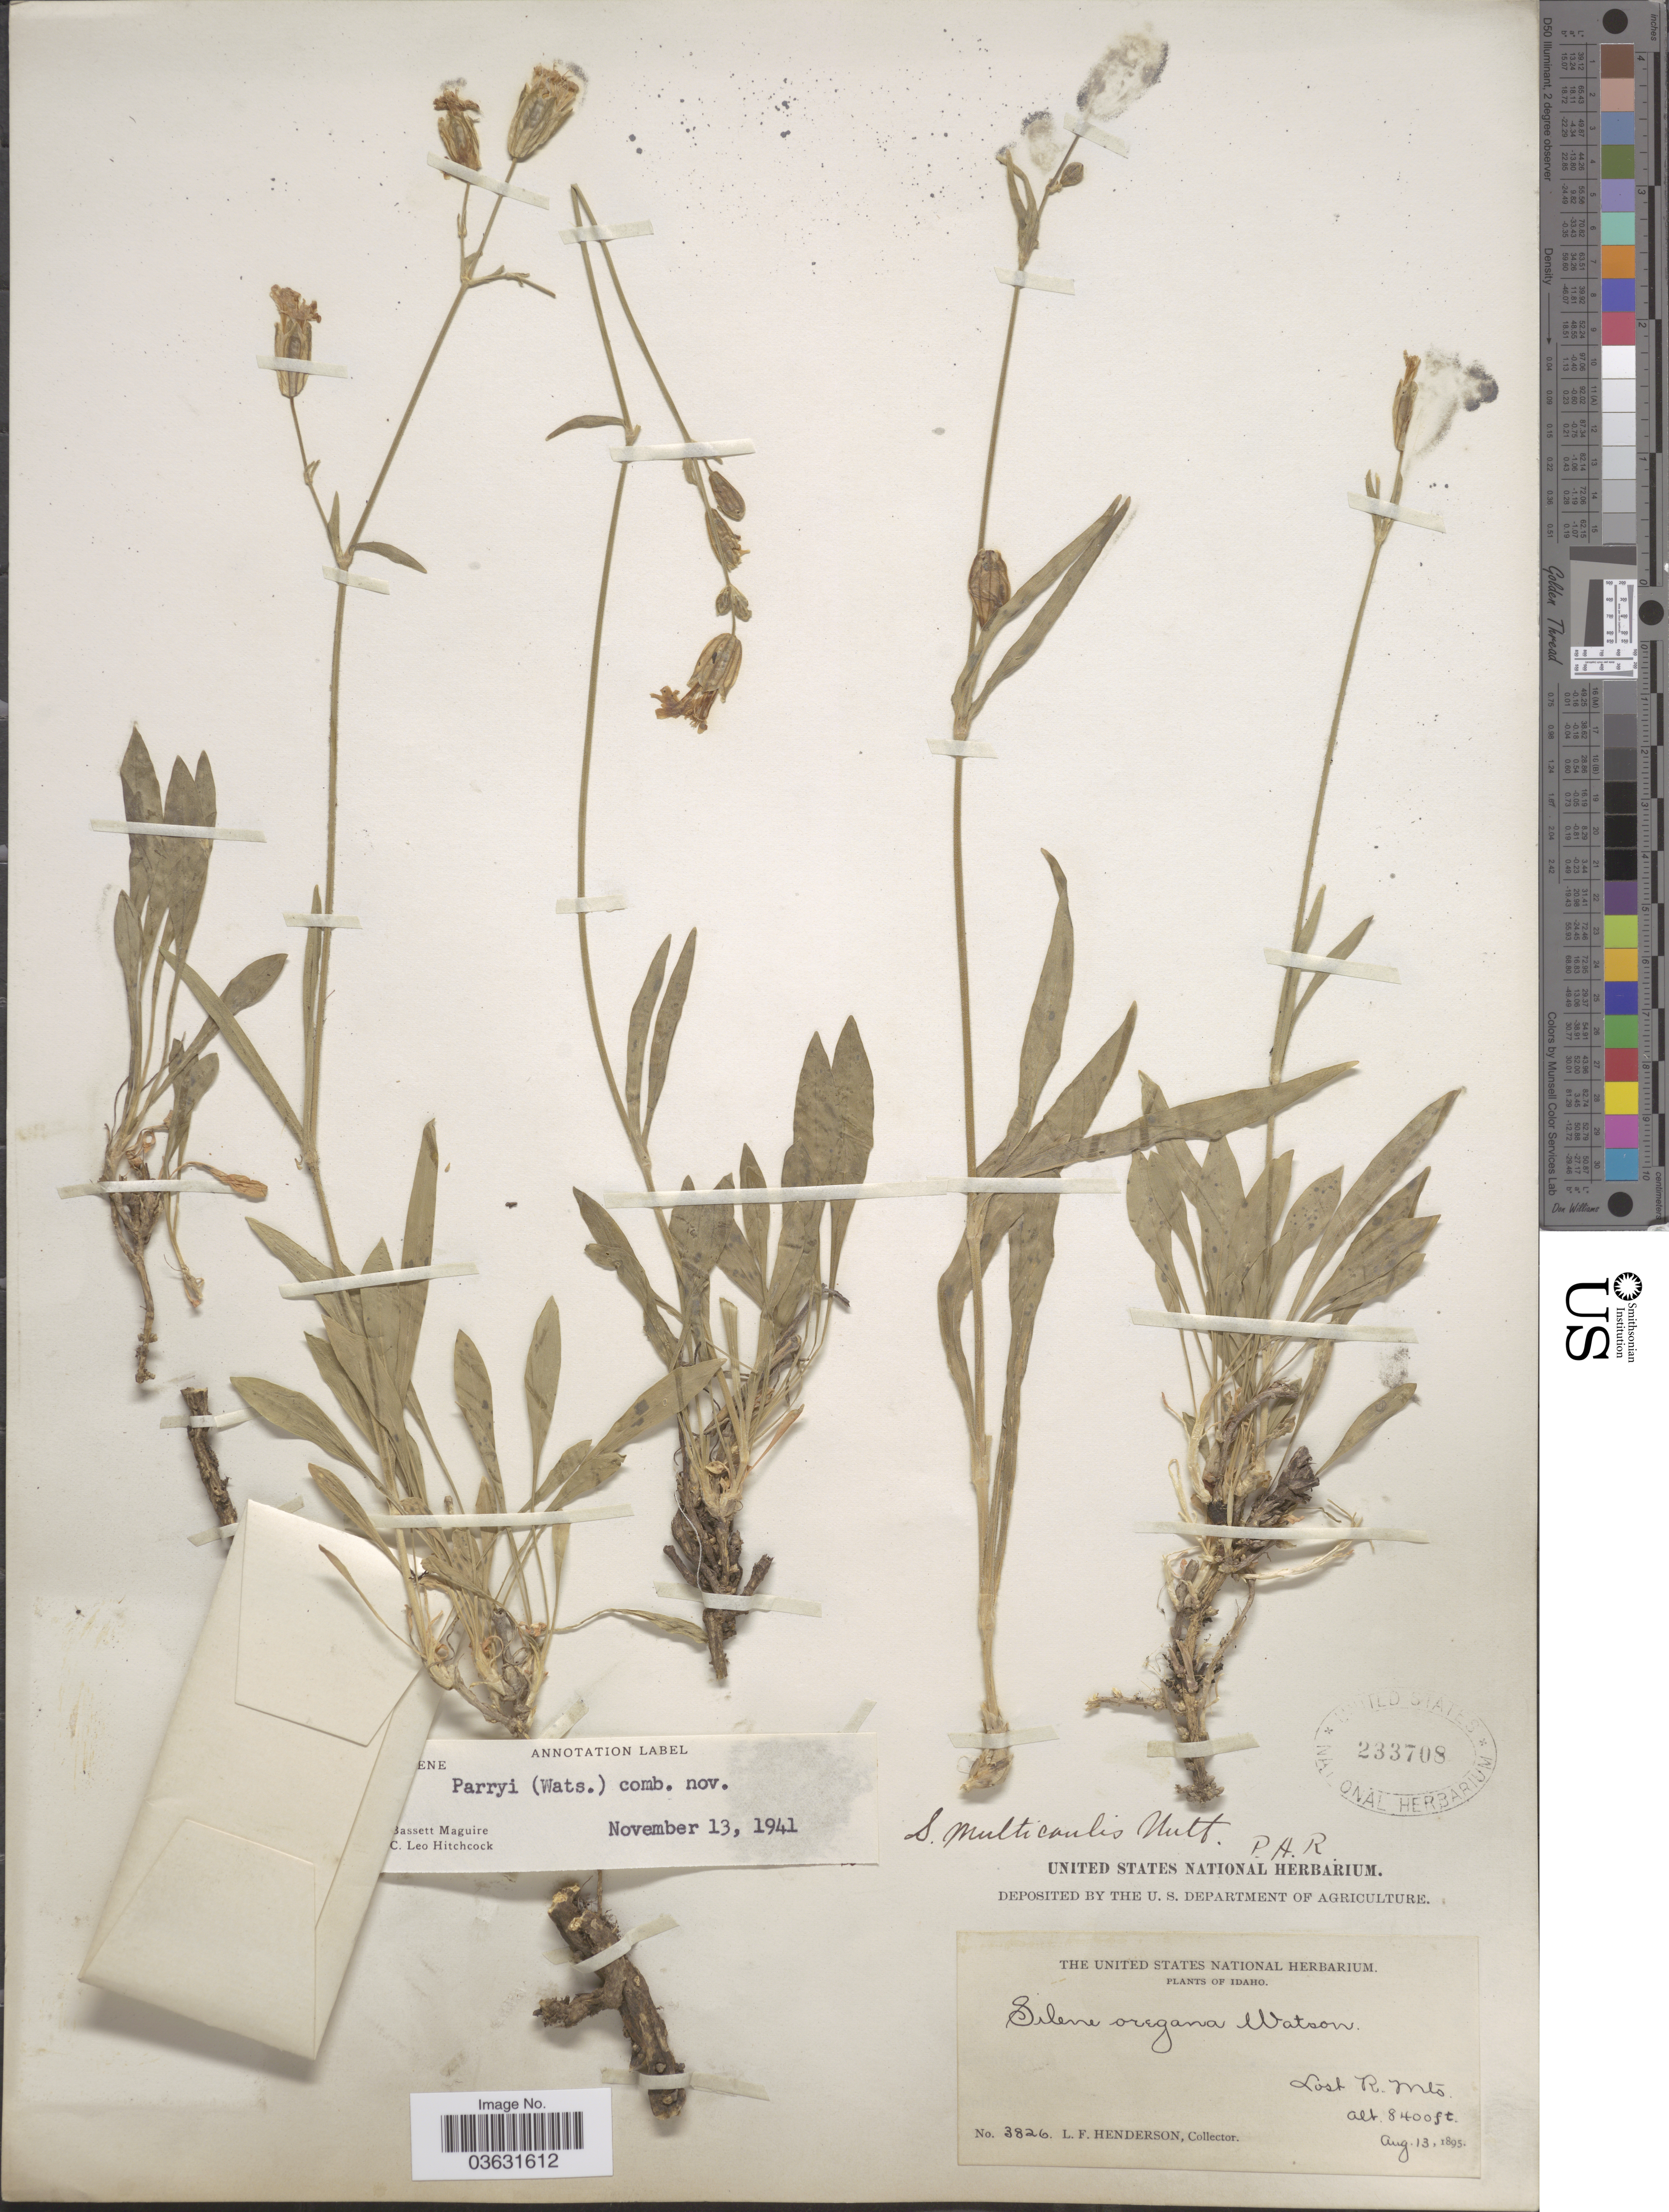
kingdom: Plantae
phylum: Tracheophyta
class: Magnoliopsida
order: Caryophyllales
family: Caryophyllaceae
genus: Silene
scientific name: Silene parryi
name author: (S. Watson) C.L. Hitchc. & Maguire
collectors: L. Henderson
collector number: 3826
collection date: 1895-08-13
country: United States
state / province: Idaho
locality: Lost R. Mts.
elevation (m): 2560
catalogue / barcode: US 233708